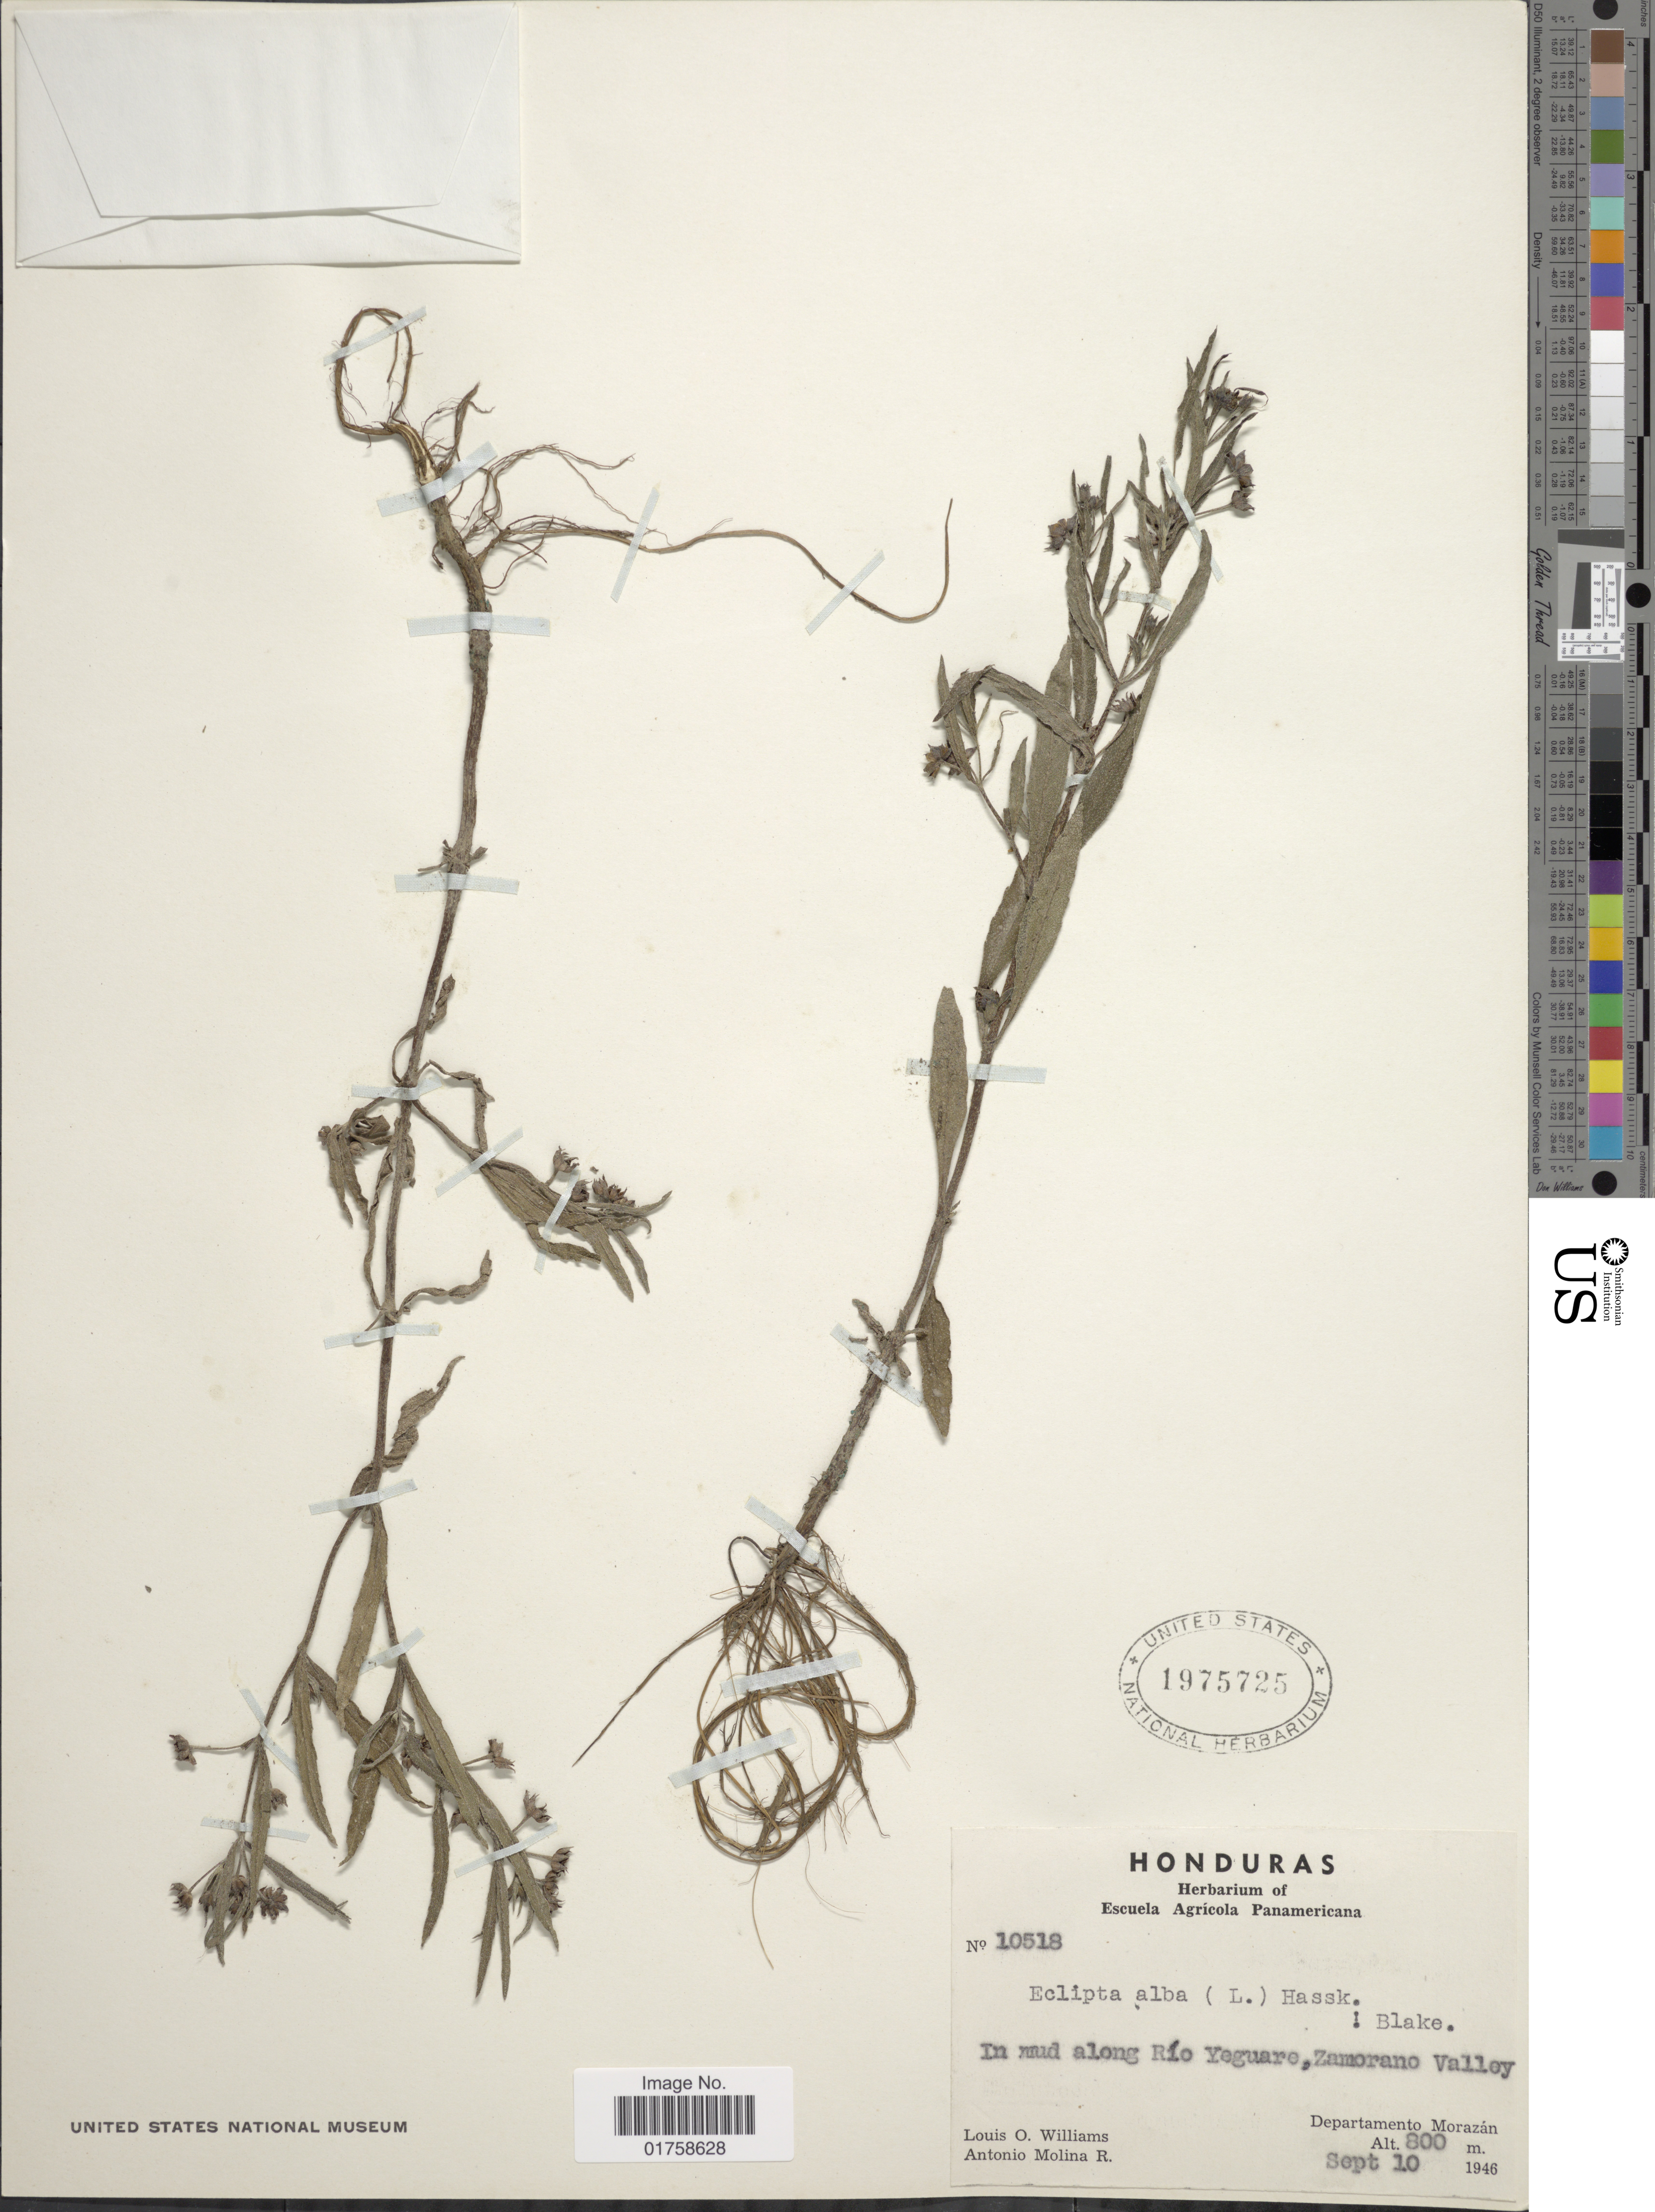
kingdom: Plantae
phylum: Tracheophyta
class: Magnoliopsida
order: Asterales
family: Asteraceae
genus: Eclipta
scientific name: Eclipta alba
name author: (L.) Hassk.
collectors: L. O. Williams & A. Molina R.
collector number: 10518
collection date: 1946-09-10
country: Honduras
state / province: Fco. Morazán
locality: Honduras. In mud along Rio Yeguare, Zamorano Valley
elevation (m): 800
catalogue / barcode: US 1975725